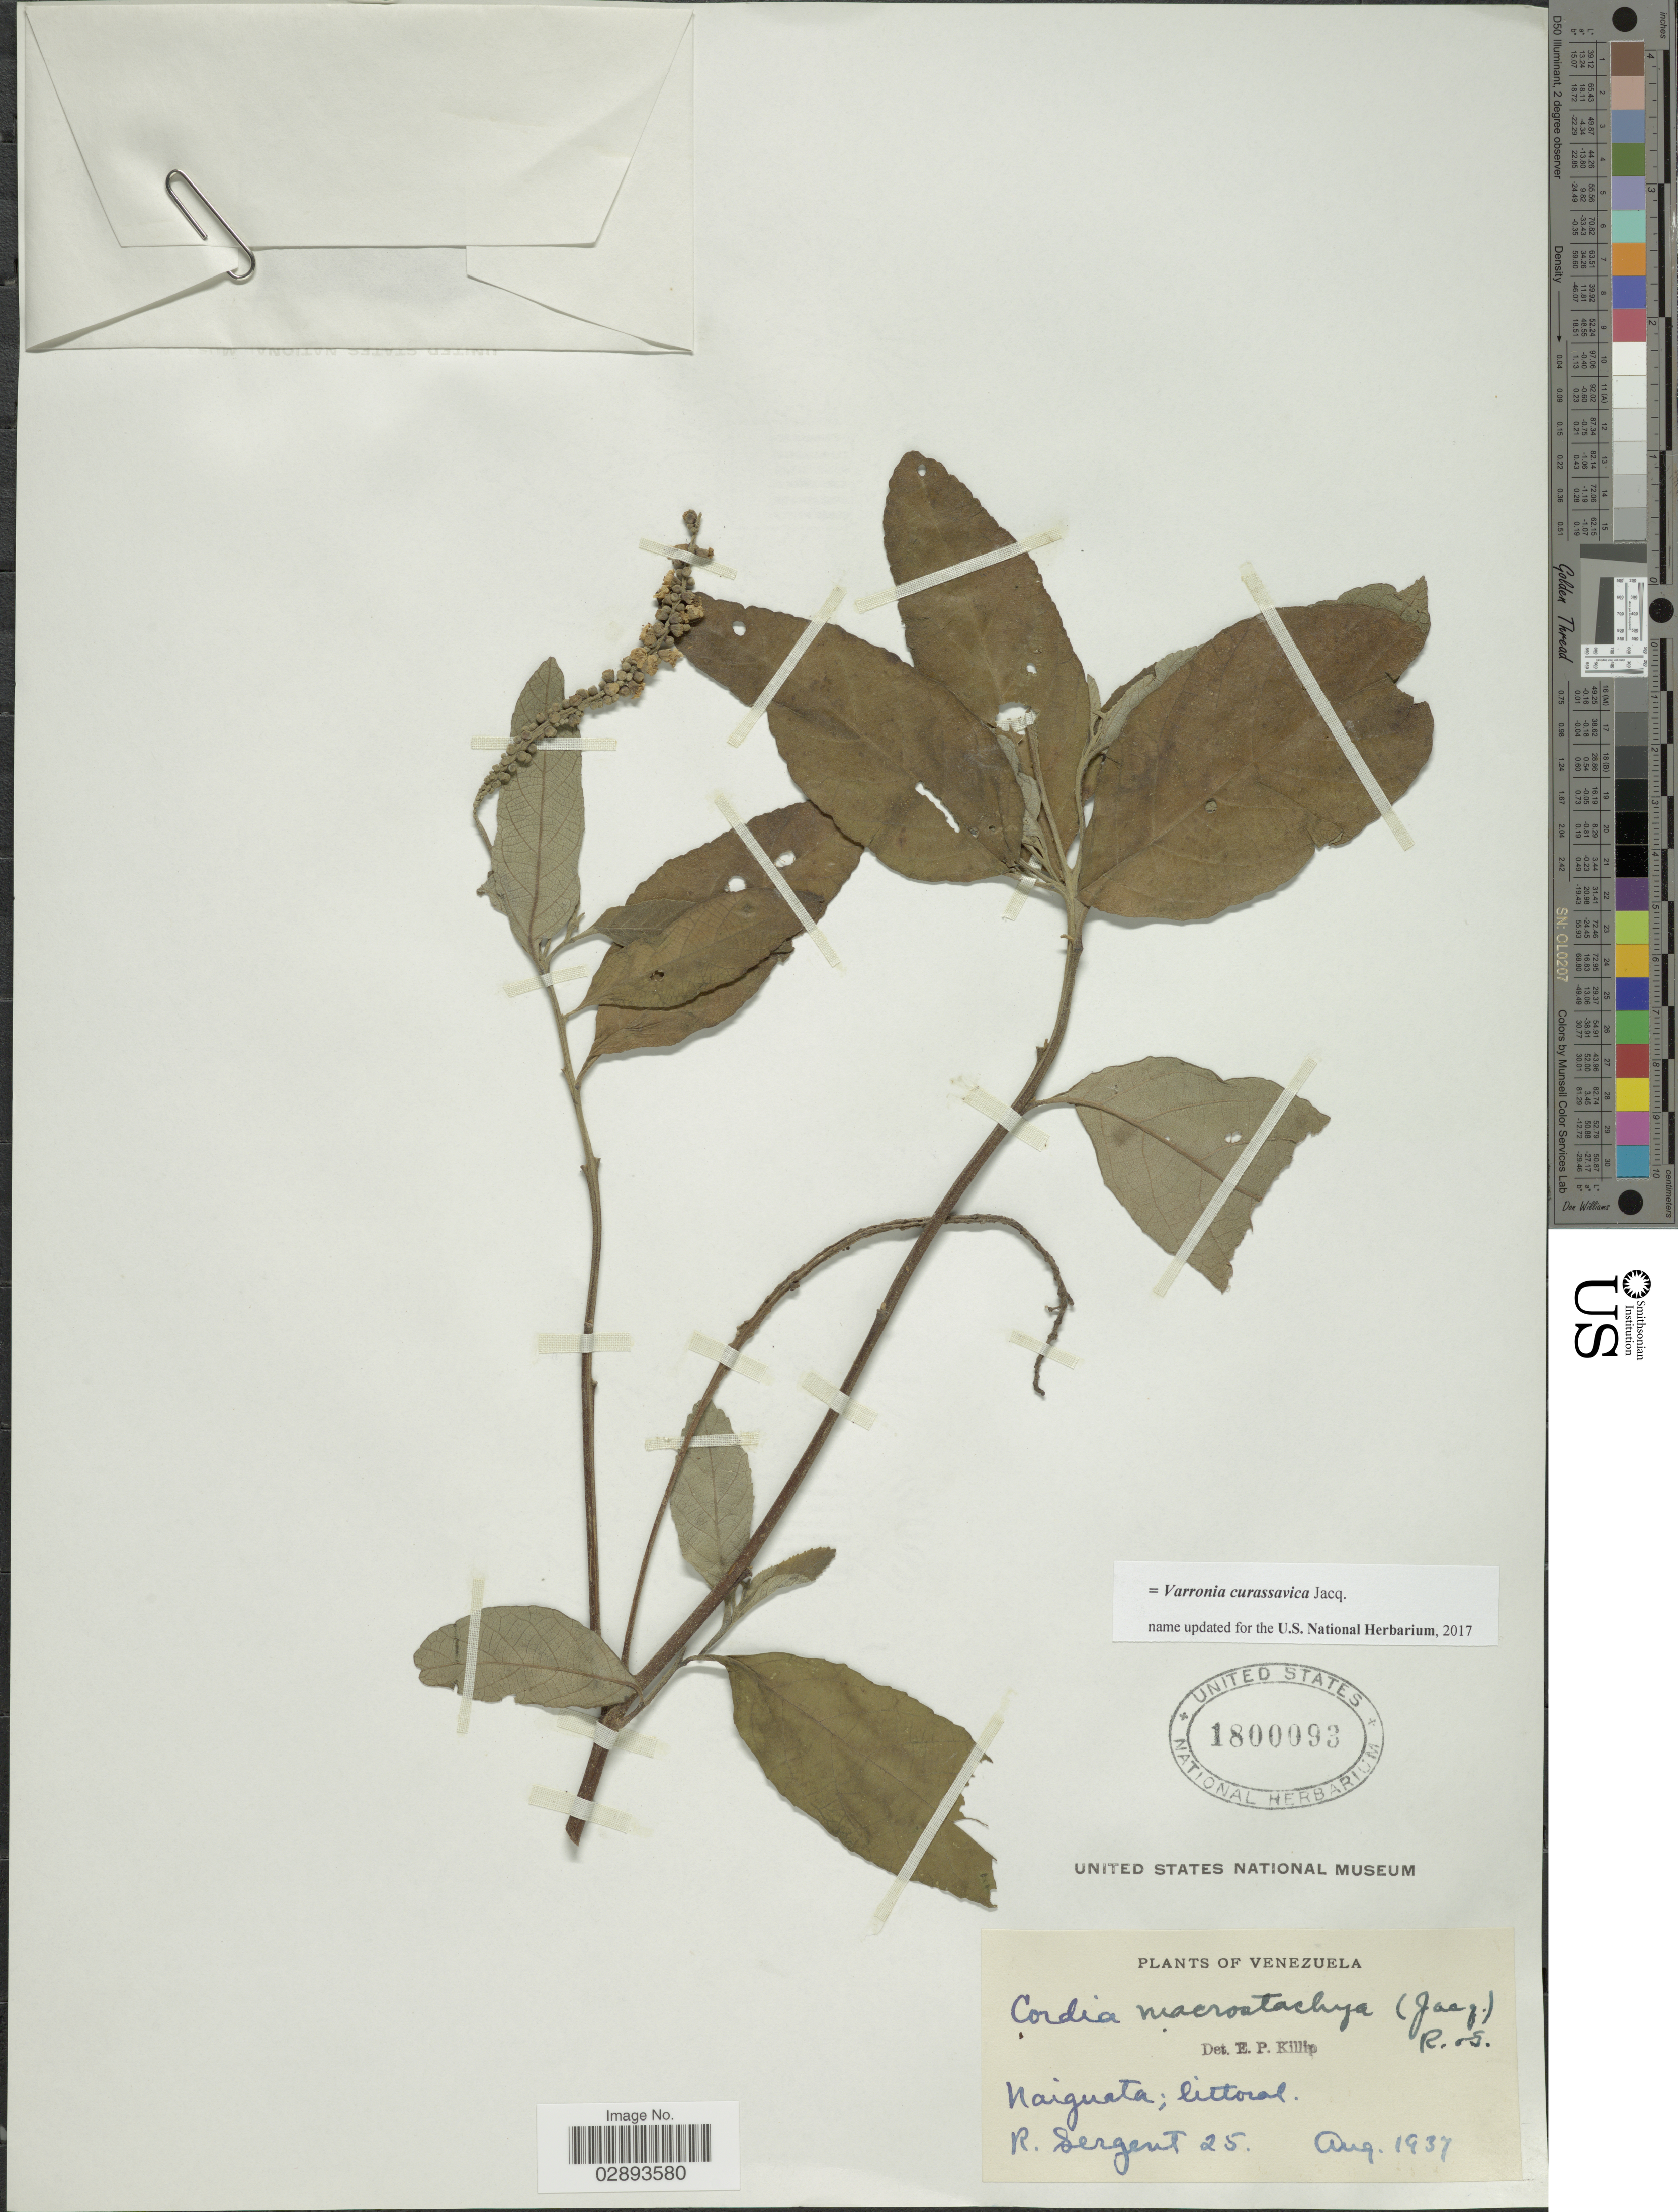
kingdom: Plantae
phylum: Tracheophyta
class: Magnoliopsida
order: Boraginales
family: Cordiaceae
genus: Varronia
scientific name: Varronia curassavica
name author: Jacq.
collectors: R. Sergent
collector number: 25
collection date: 1937-08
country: Venezuela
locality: Naiguata.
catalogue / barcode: US 1800093